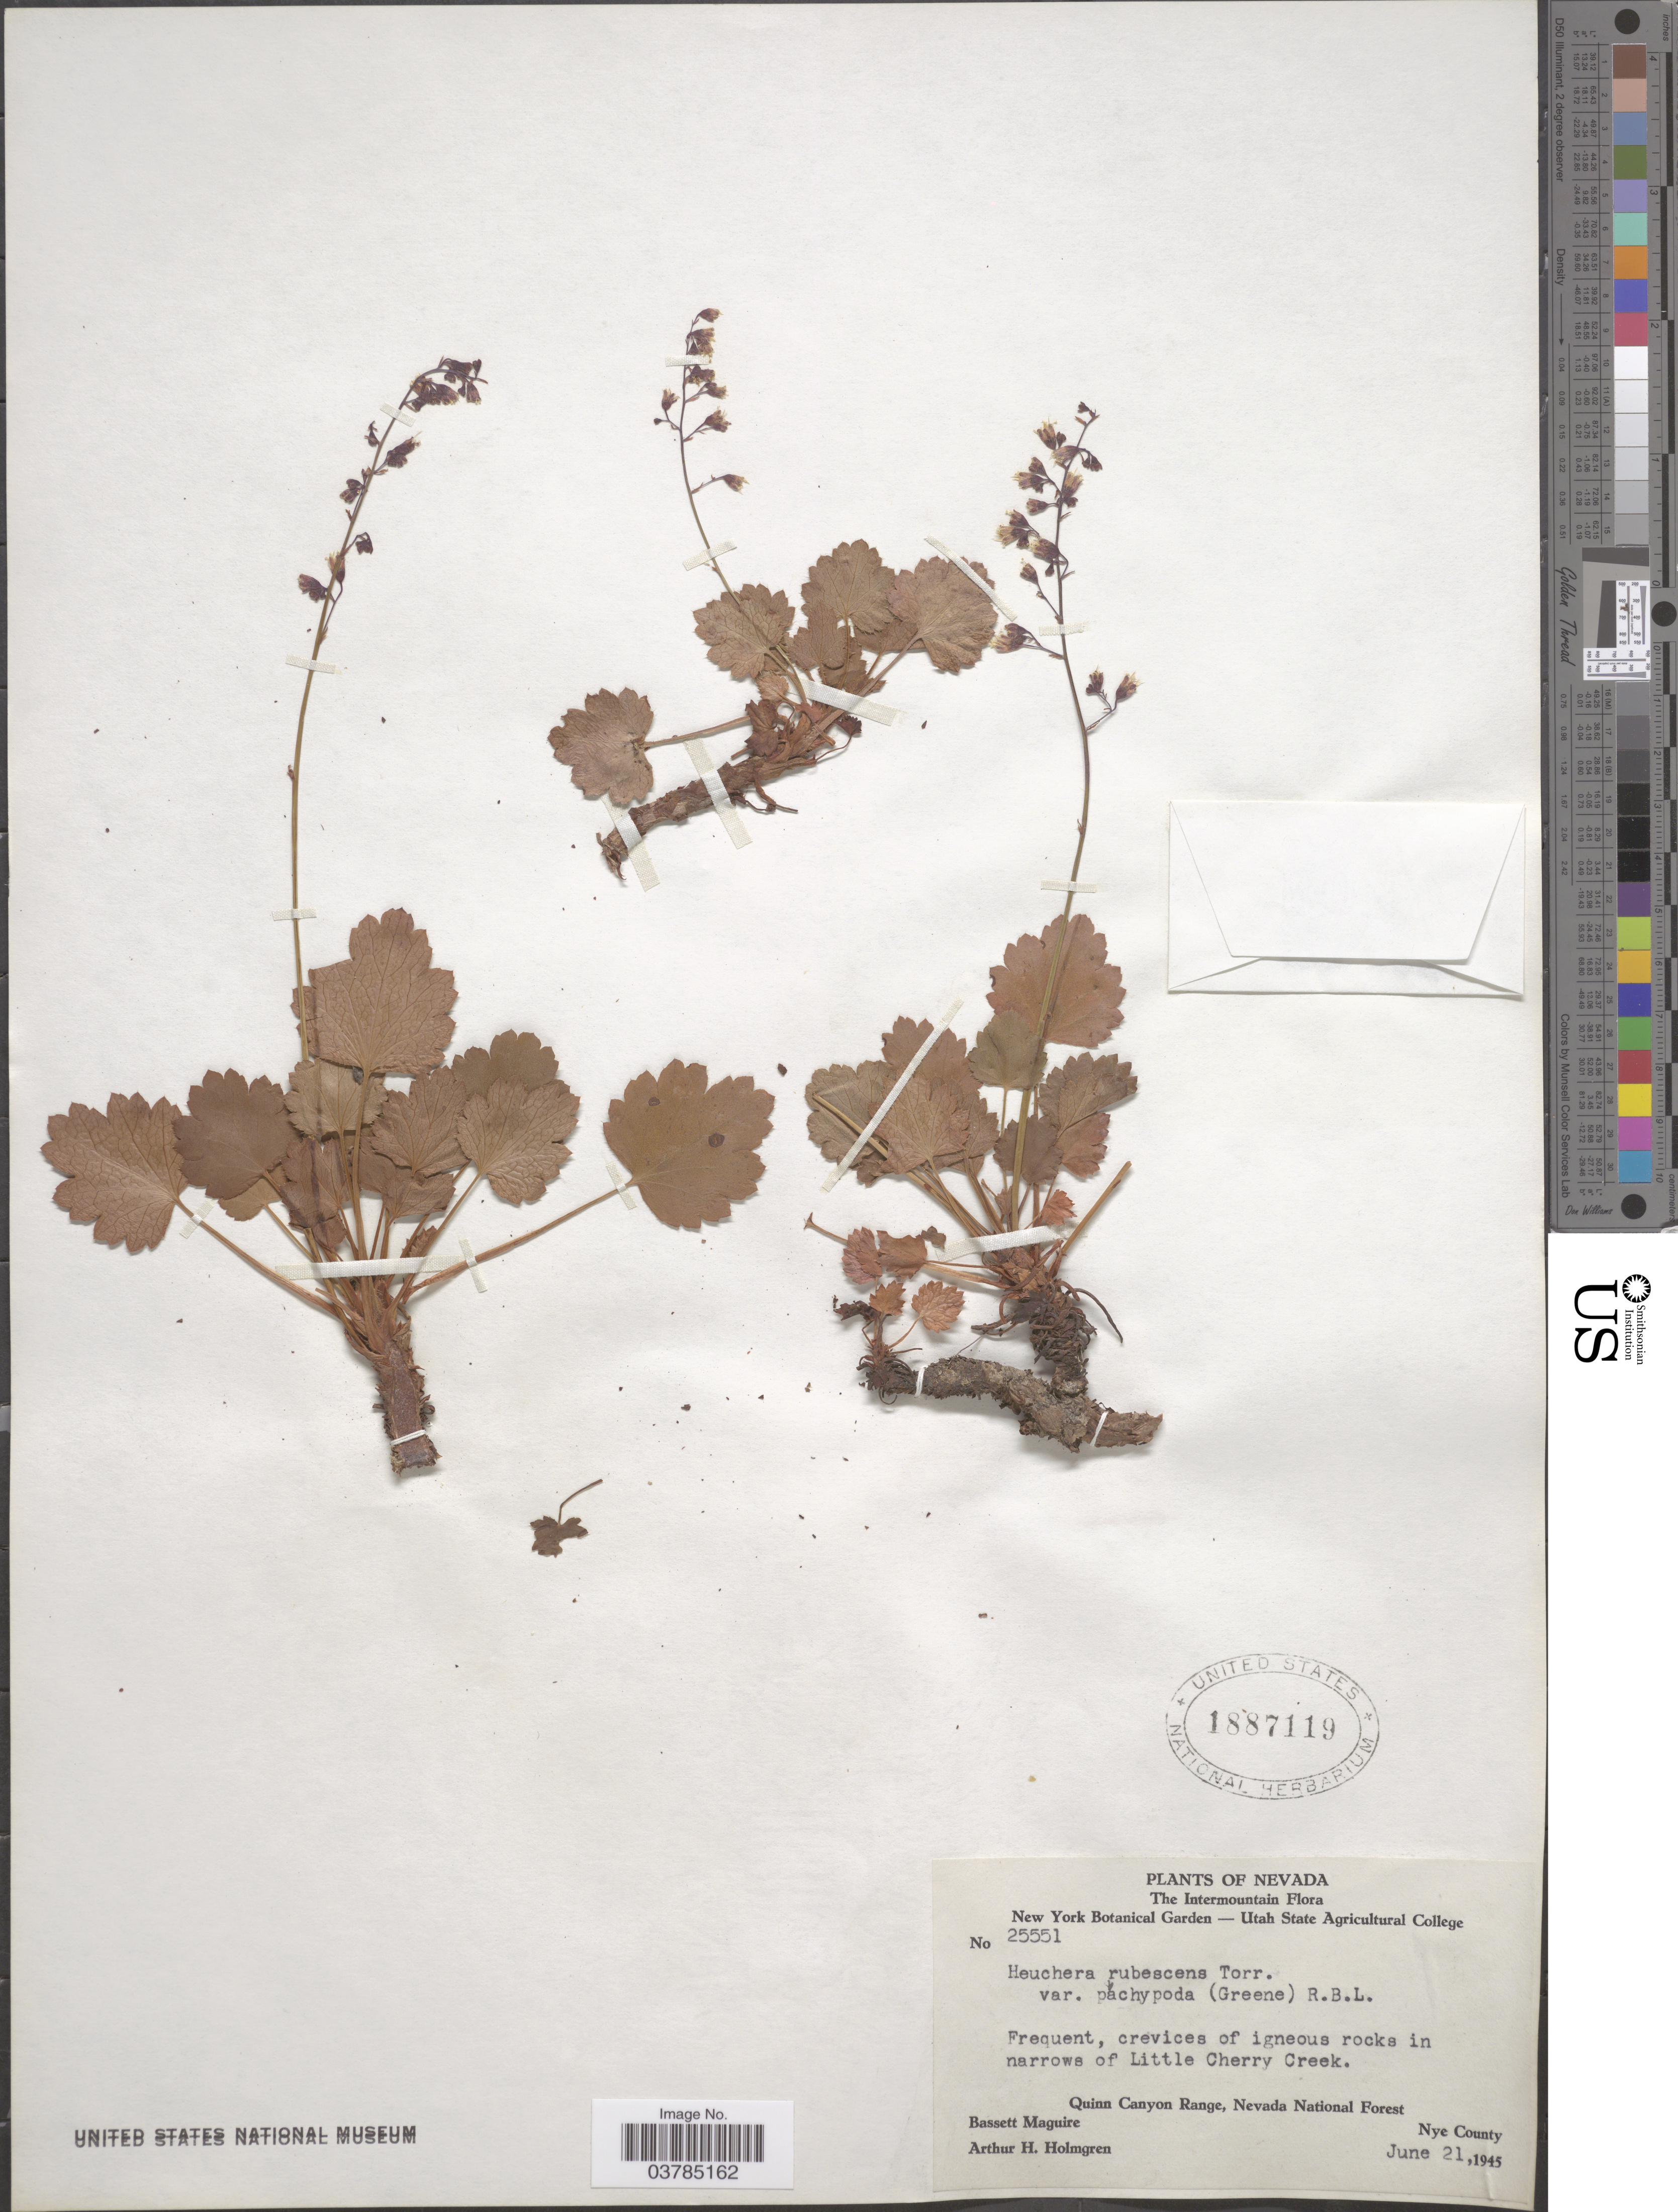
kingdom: Plantae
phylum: Tracheophyta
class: Magnoliopsida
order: Saxifragales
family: Saxifragaceae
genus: Heuchera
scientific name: Heuchera rubescens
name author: Torr.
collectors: B. Maguire & A. H. Holmgren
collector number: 25551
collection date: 1945-06-21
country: United States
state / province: Nevada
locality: The Intermountain. Frequent, crevices of igneous rocks in narrows of Little Cherry Creek. Quinn Canyon Range, Nevada National Forest. Nye County.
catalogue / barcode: US 1887119